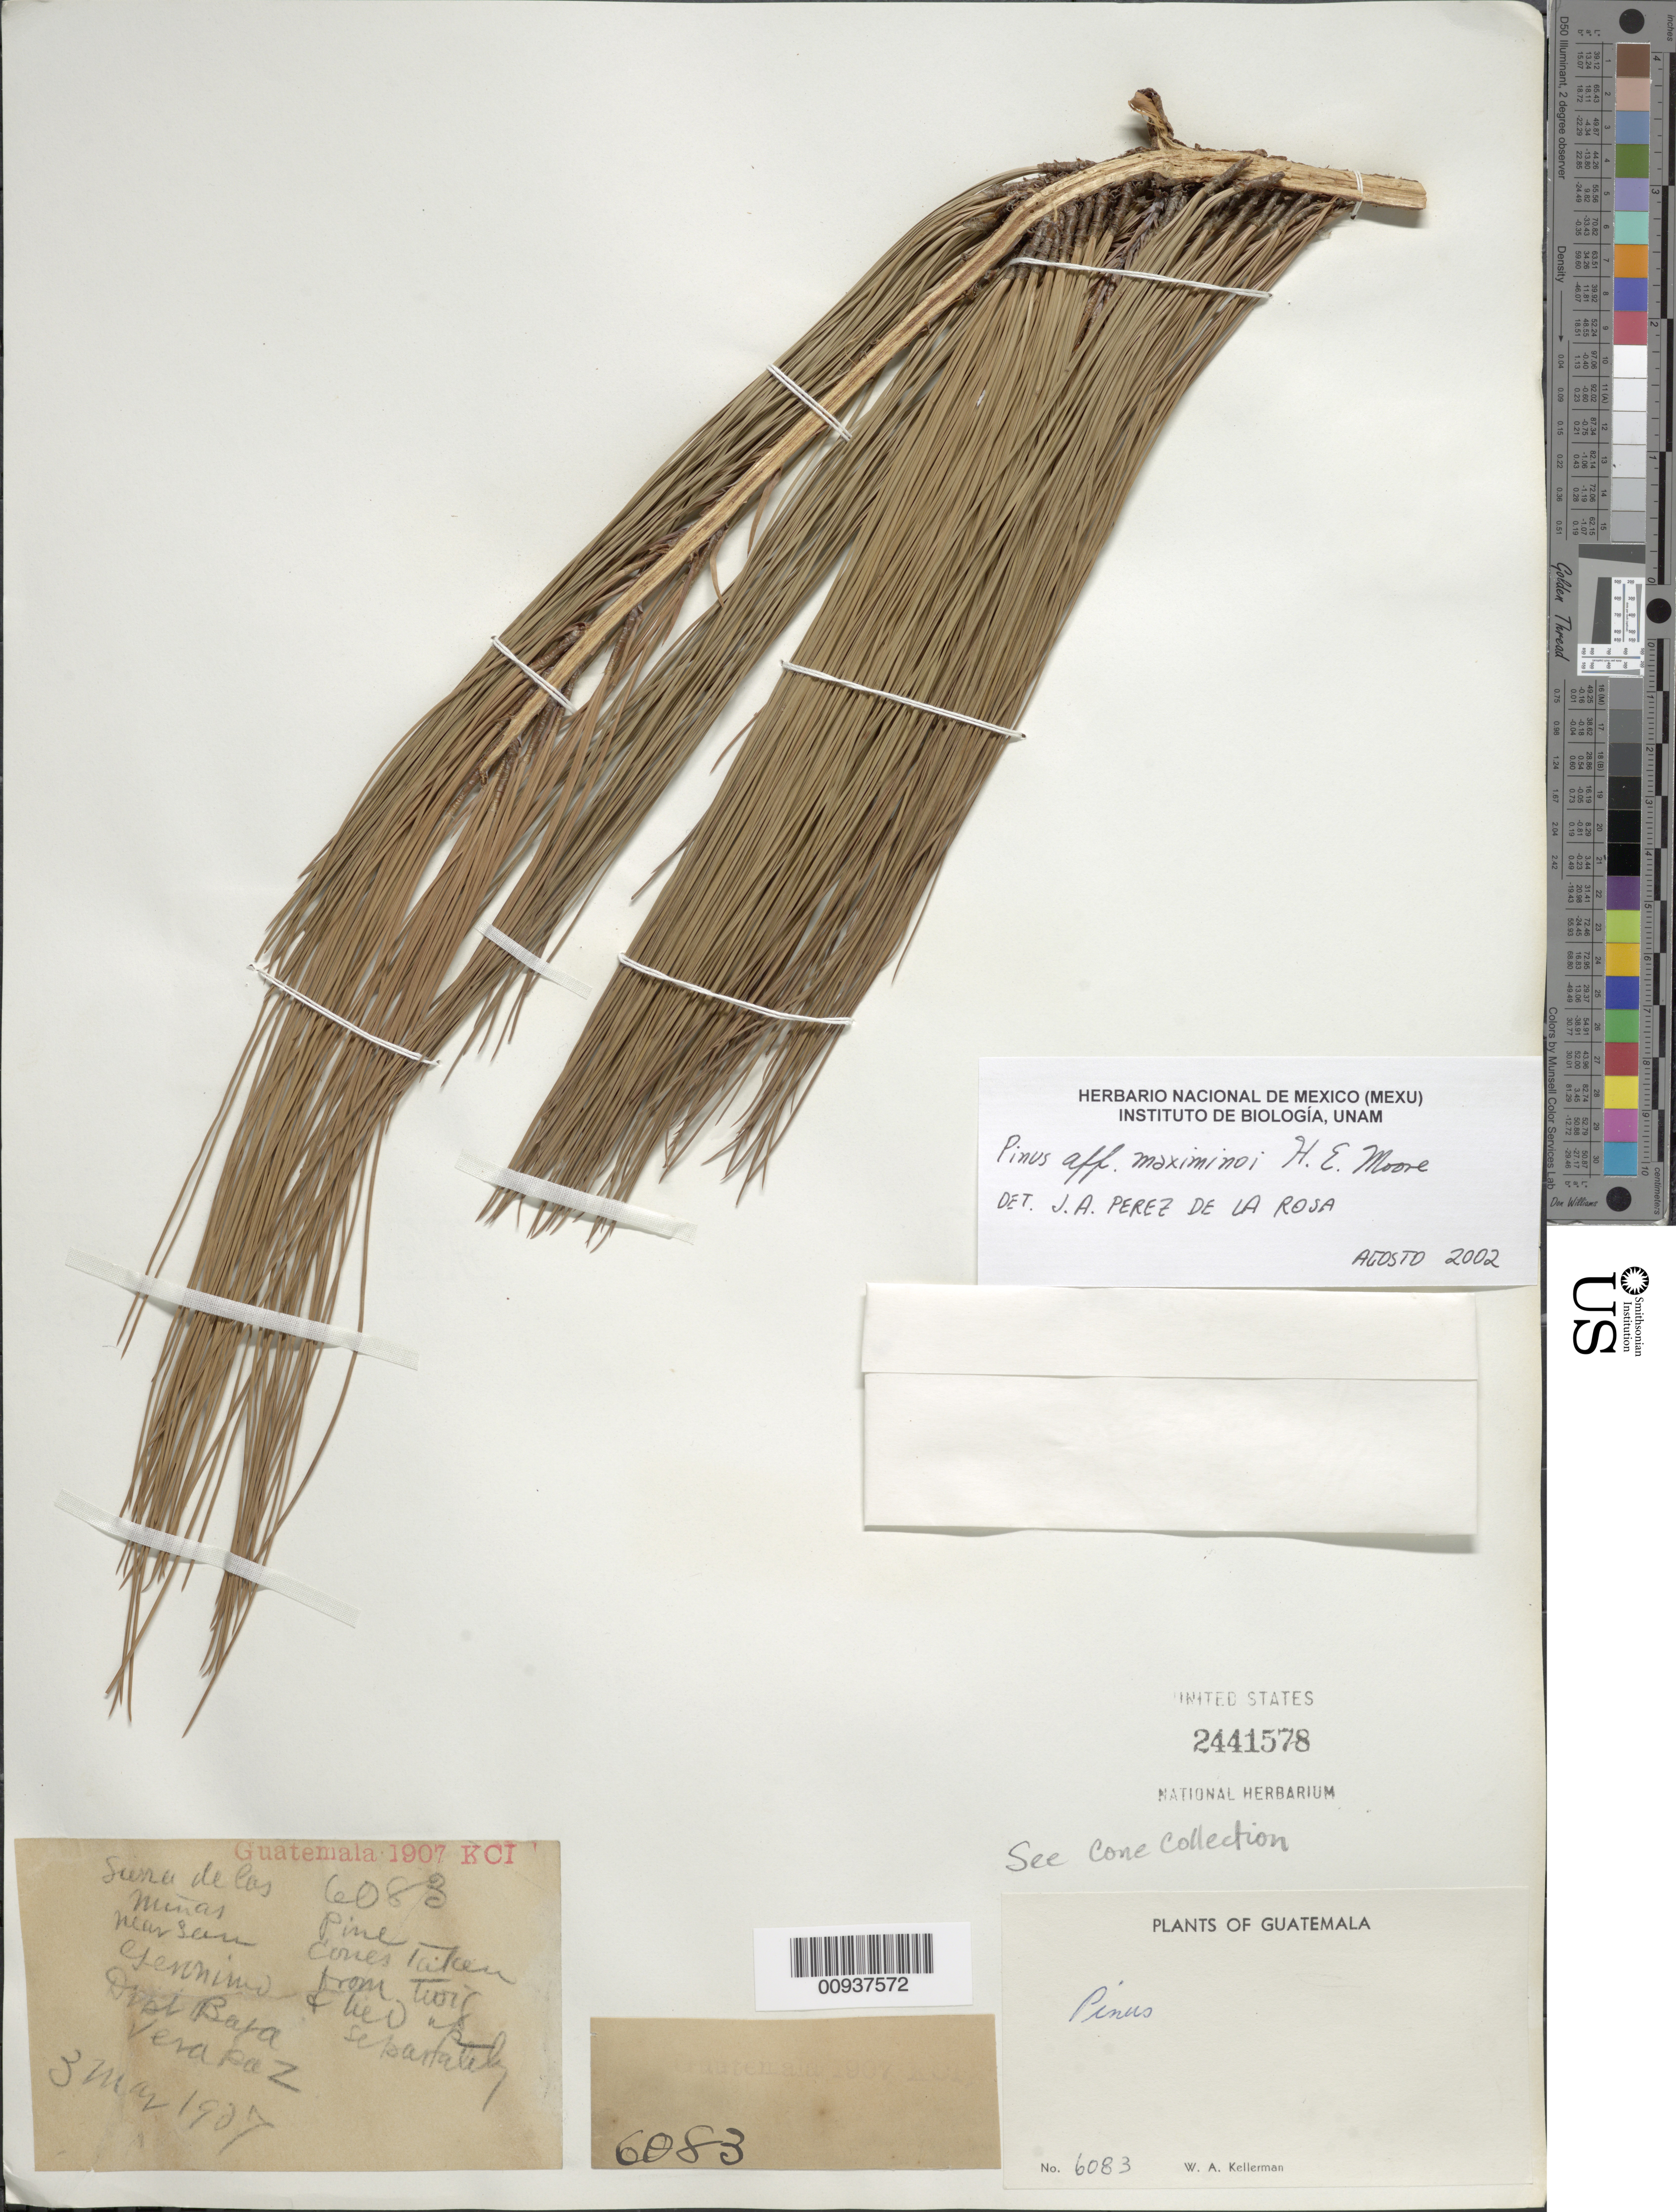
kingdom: Plantae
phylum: Tracheophyta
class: Pinopsida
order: Pinales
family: Pinaceae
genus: Pinus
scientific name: Pinus maximinoi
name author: H.E. Moore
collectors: W. A. Kellerman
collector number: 6083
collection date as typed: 03 Mar 1907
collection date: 1907-03-03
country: Guatemala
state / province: Baja Verapaz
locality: Sierra de las Minas near San Geronimo.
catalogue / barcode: US 2441578